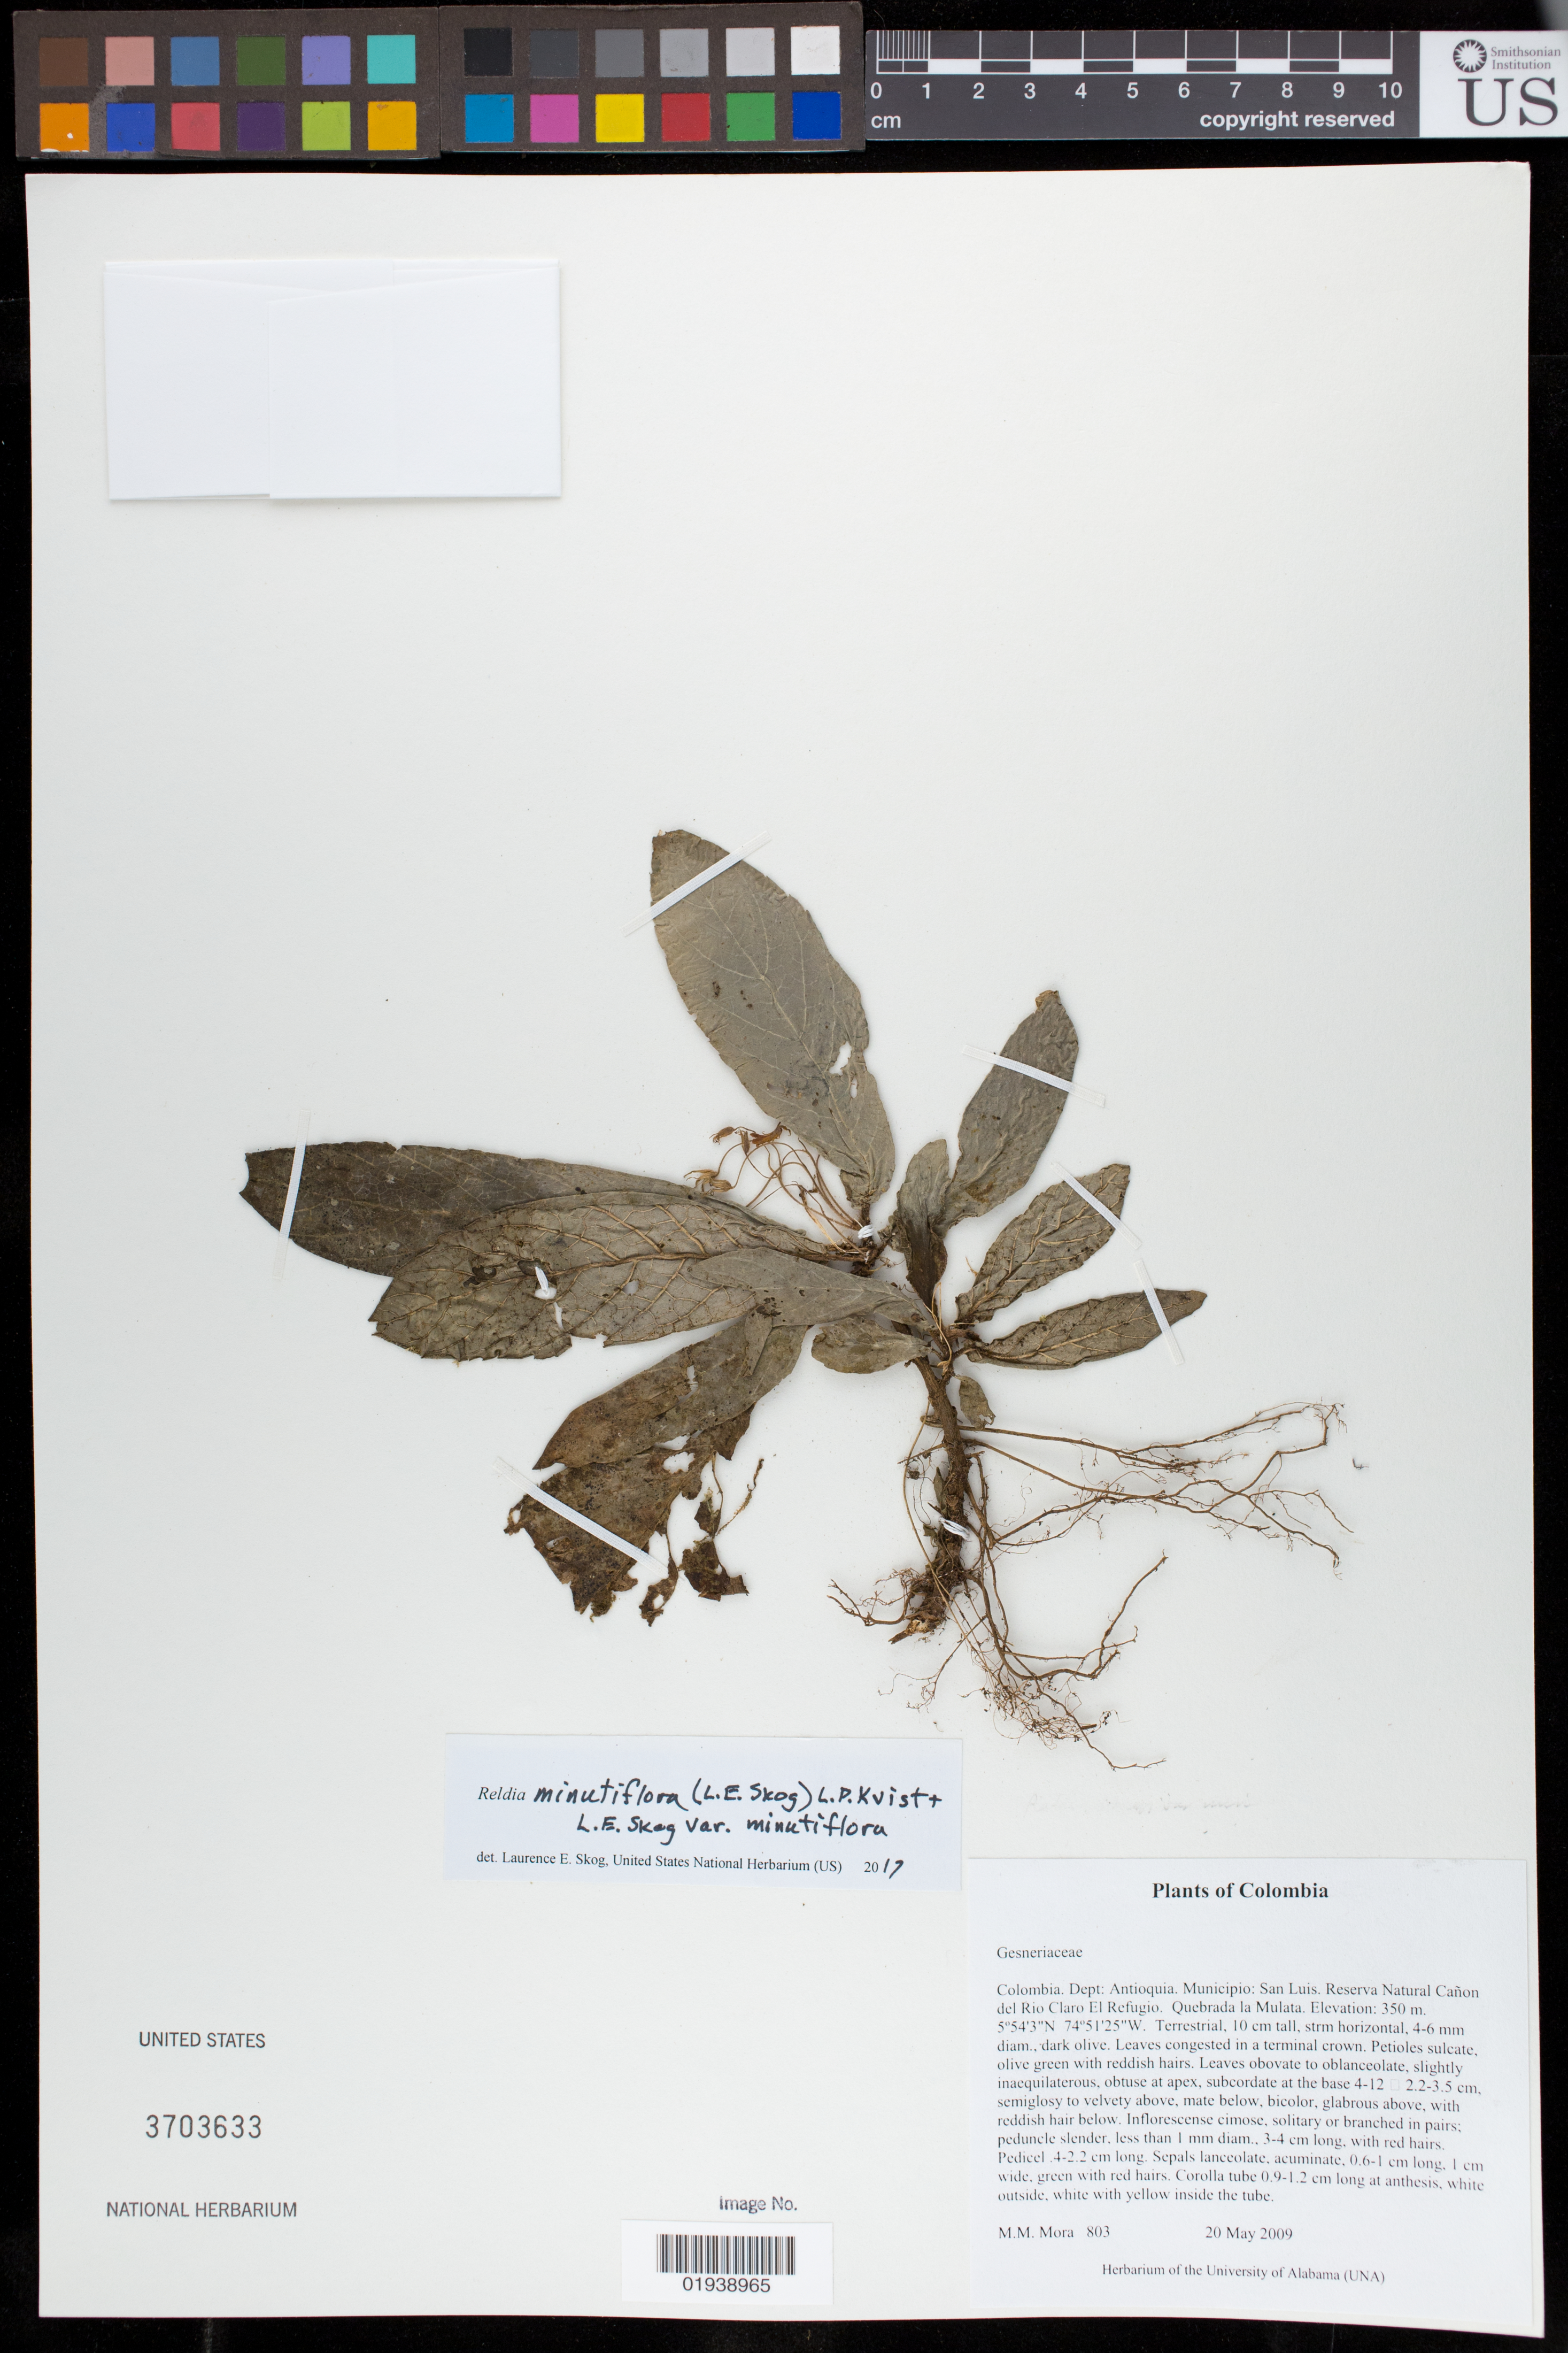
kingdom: Plantae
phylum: Tracheophyta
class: Magnoliopsida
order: Lamiales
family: Gesneriaceae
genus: Reldia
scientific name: Reldia minutiflora var. minutiflora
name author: (L.E. Skog) L.P. Kvist & L.E. Skog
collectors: M. M. Mora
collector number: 803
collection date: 2009-05-20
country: Colombia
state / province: Antioquiá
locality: San Luis Canton. Reserva Natural Canon del Rio Claro El Refugio. Quebrada la Mulata.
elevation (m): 350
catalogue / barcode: US 3703633